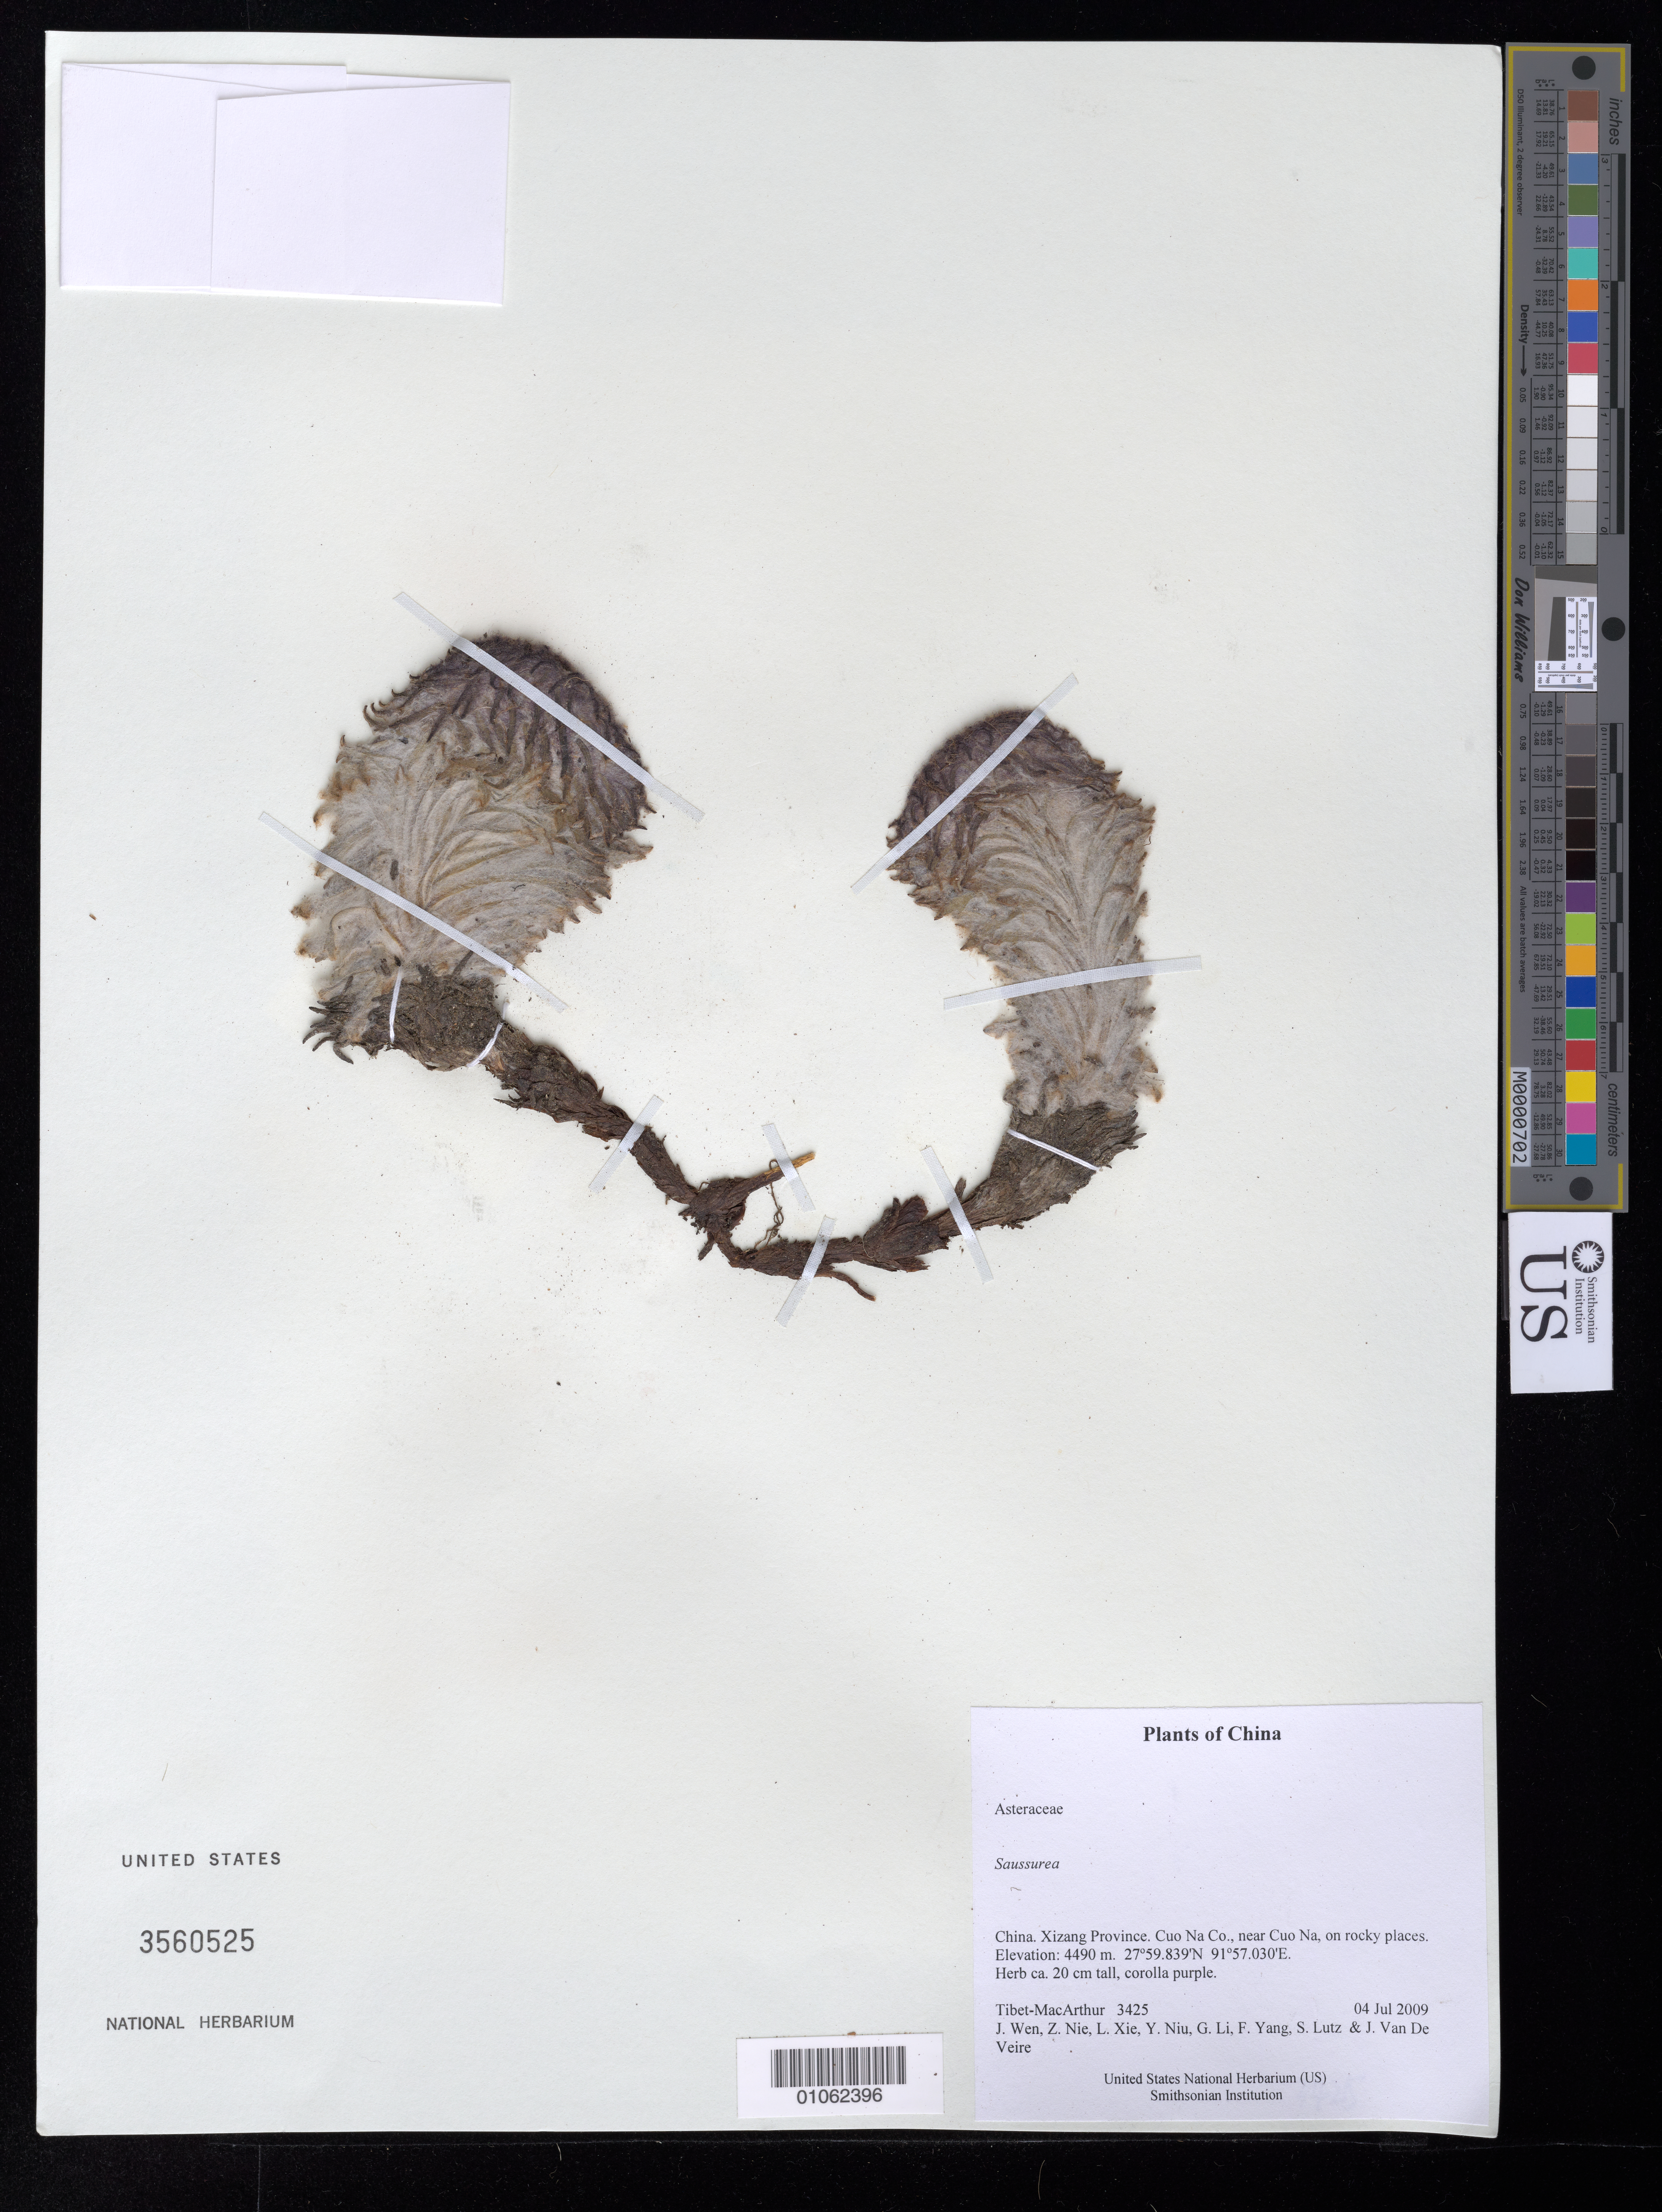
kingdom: Plantae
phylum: Tracheophyta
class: Magnoliopsida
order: Asterales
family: Asteraceae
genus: Saussurea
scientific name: Saussurea sp.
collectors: Tibet-MacArthur, J. Wen, Z. Nie, L. Xie, Y. Niu, G. Li, F. Yang, S. Lutz & J. Van De Veire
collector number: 3425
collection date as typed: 04 Jul 2009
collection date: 2009-07-04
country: China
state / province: Xizang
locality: Cuo Na Co., near Cuo Na, on rocky places.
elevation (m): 4490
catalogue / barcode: US 3560525